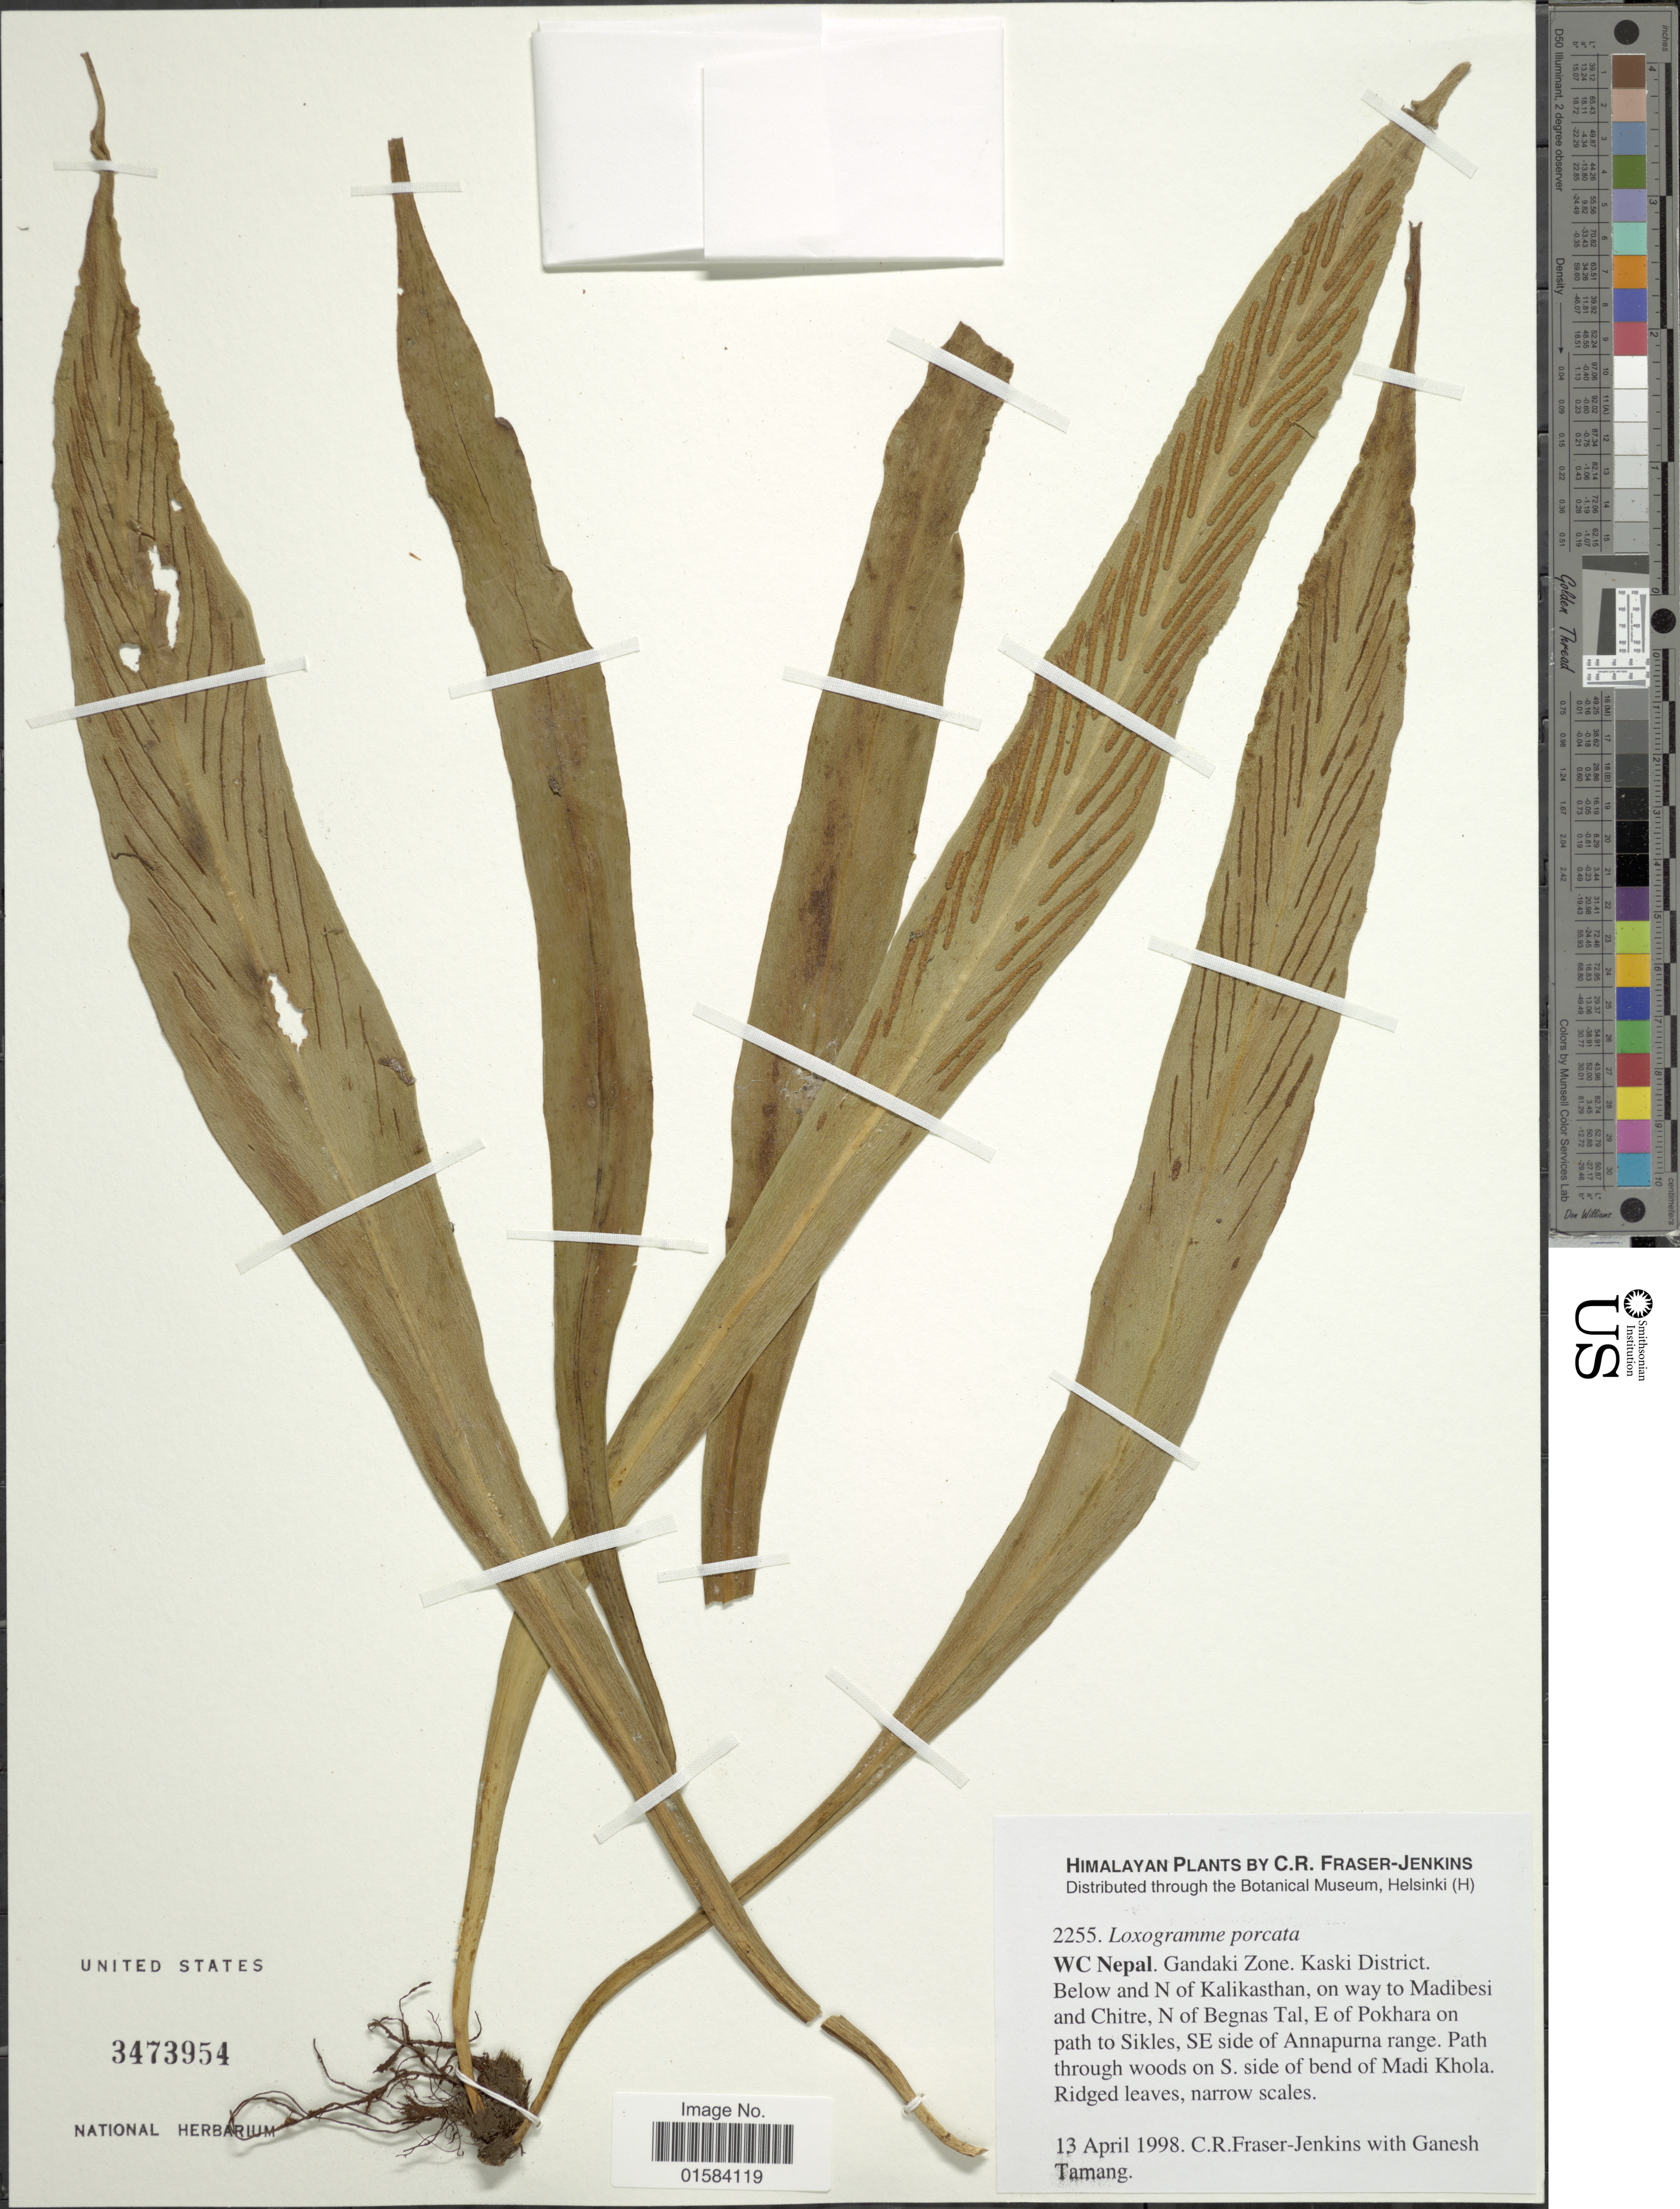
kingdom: Plantae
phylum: Tracheophyta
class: Polypodiopsida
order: Polypodiales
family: Polypodiaceae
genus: Loxogramme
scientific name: Loxogramme porcata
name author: M.G. Price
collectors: C. R. Fraser-Jenkins & G. Tamang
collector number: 2255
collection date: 1998-04-13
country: Nepal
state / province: Gandaki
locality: WC Nepal. Gandaki Zone. Kaski District. Below and N of Kalikasthan, on way to Madibesi and Chitre, N of Begnas Tal, E of Pokhara on path to Sikles, SE side of Annapurna range. Path through woods on S side of bend of Madi Khola, Himalayan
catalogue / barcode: US 3473954